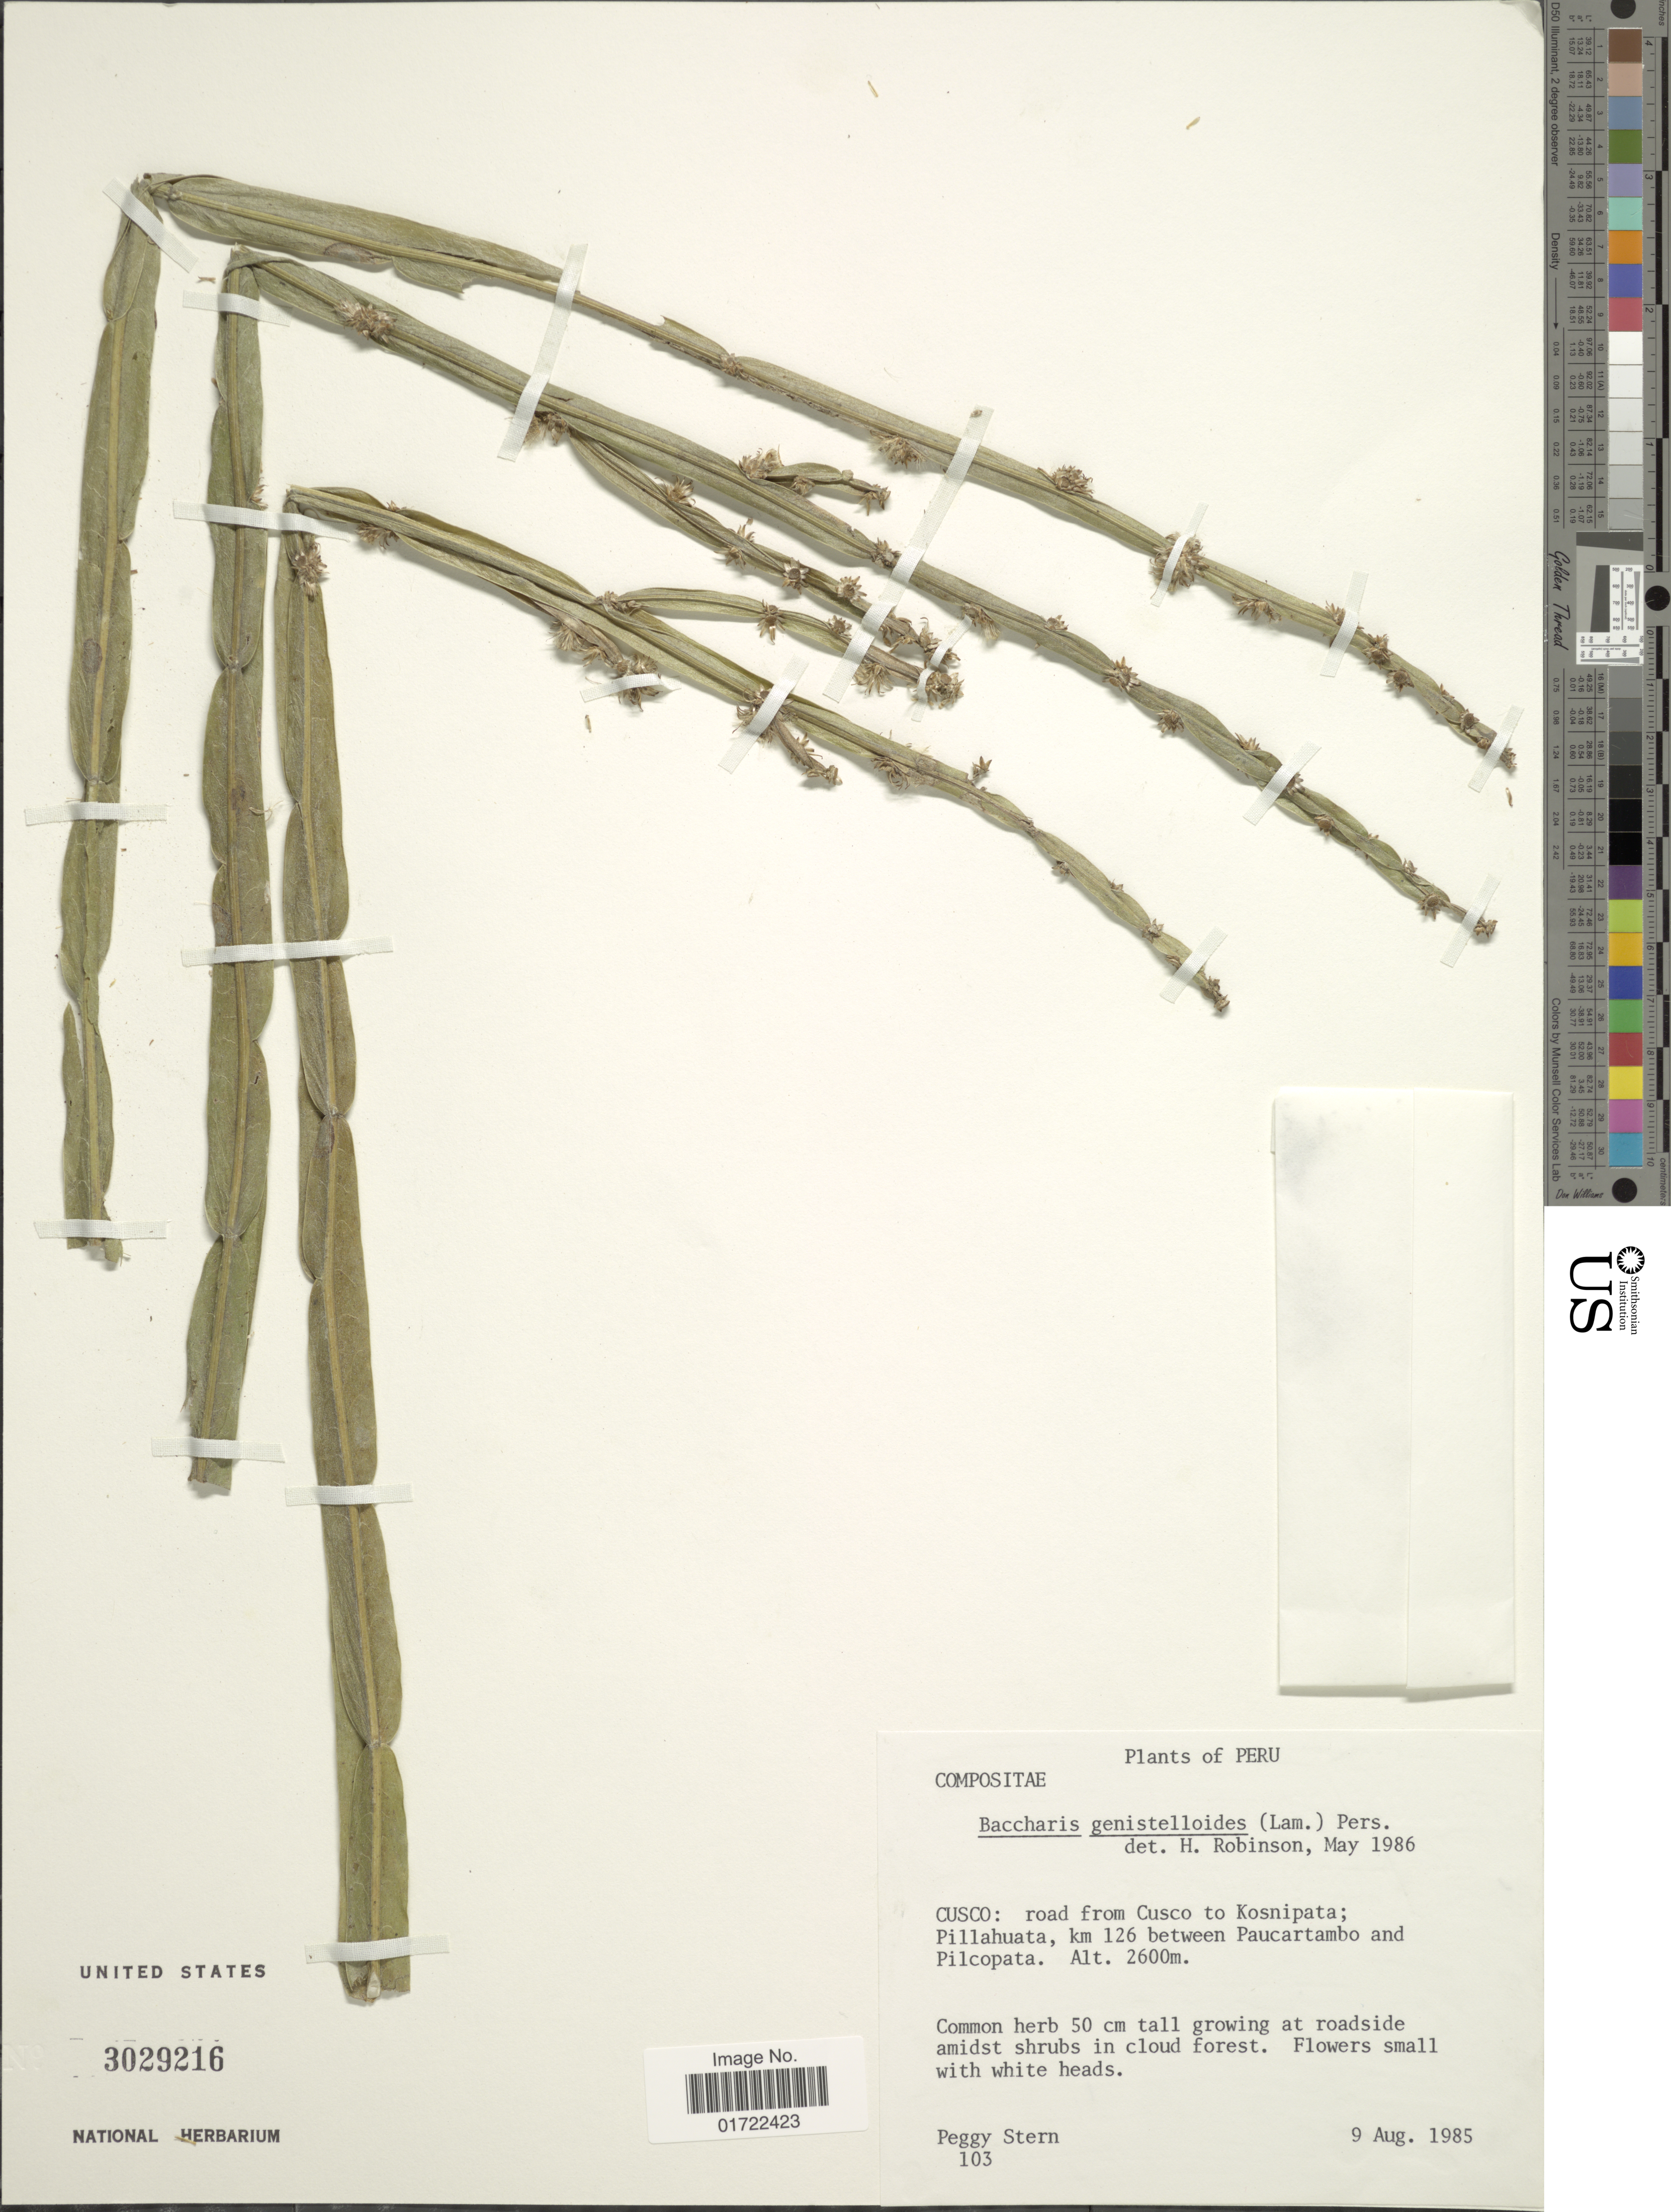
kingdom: Plantae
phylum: Tracheophyta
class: Magnoliopsida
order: Asterales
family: Asteraceae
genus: Baccharis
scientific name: Baccharis genistelloides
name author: (Lam.) Pers.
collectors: P. Stern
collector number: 103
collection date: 1985-08-09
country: Peru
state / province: Cusco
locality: Road from Cusco to Kosnipata; Pillahuata, km 126 between Paucartambo and Pilcopata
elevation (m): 2600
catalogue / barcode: US 3029216